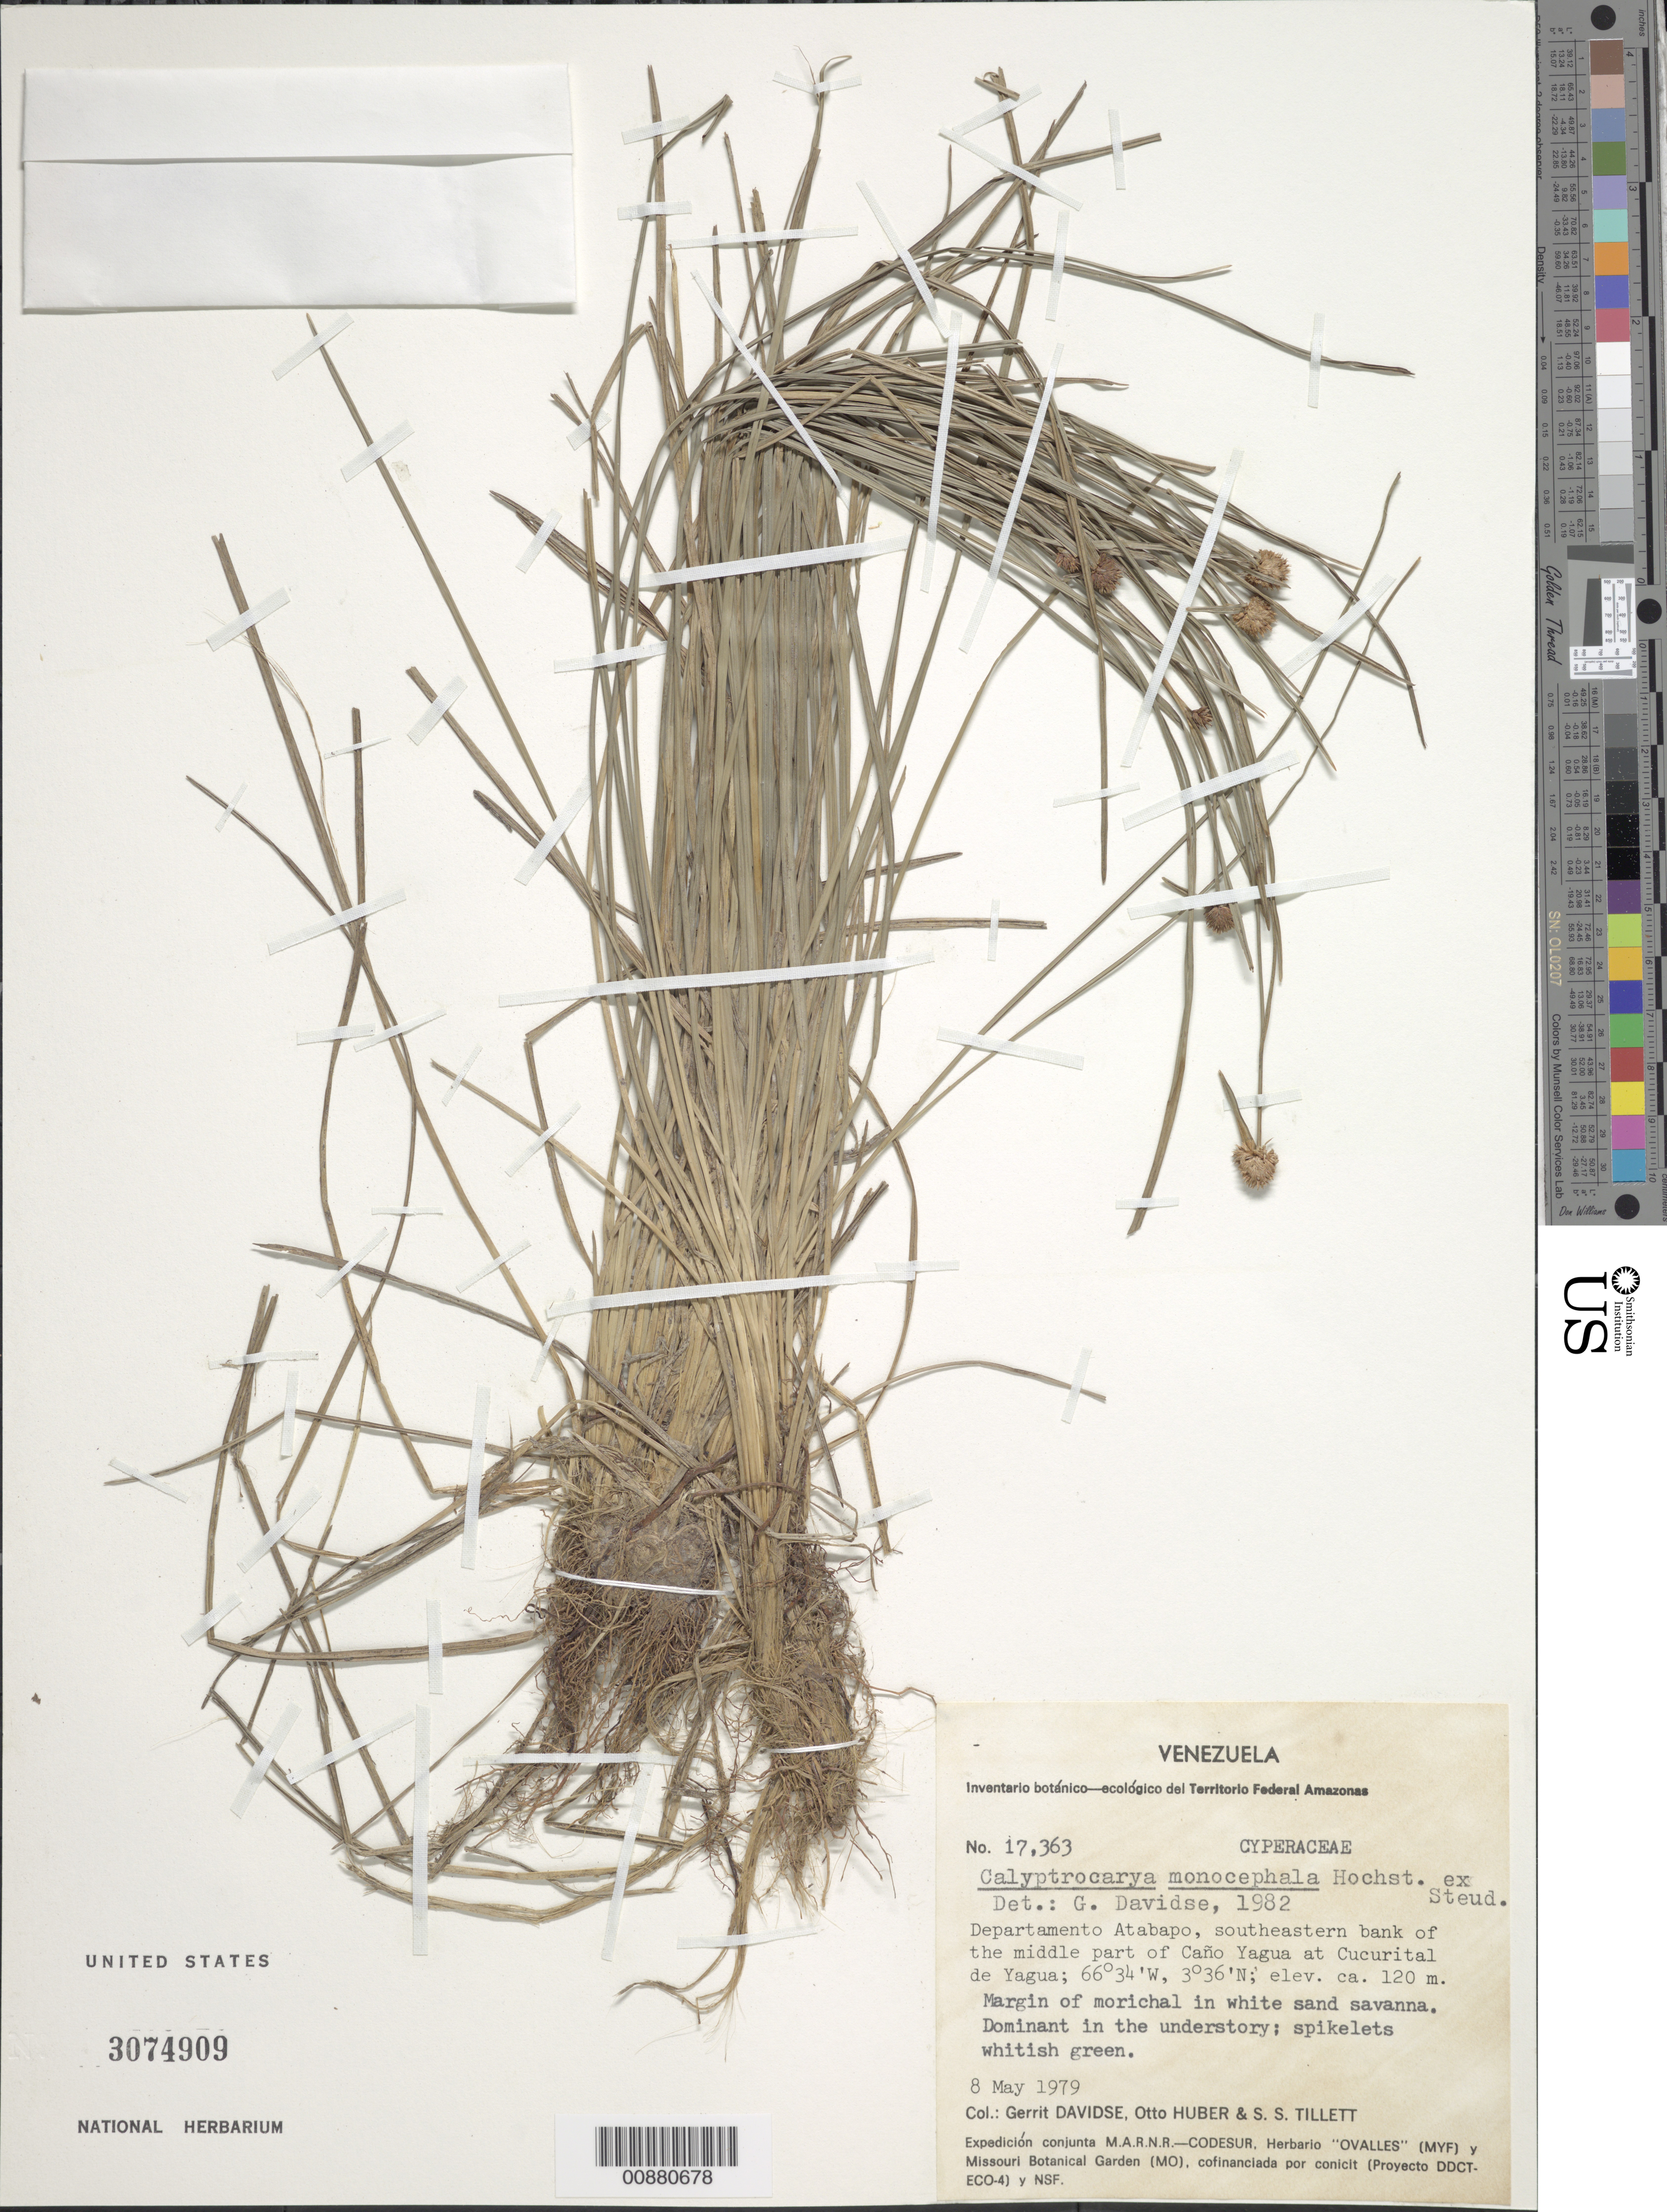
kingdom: Plantae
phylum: Tracheophyta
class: Liliopsida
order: Poales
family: Cyperaceae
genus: Calyptrocarya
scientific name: Calyptrocarya monocephala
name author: Hochst. ex Steud.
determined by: Davidse, Gerrit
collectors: G. Davidse, O. Huber & S. S. Tillett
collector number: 17363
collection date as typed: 8-May-79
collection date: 1979-05-08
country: Venezuela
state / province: Amazonas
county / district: Atabapo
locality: Cucurital de Yagua, SE bank of the middle part of Caño Yagua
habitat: Margin of morichal in white sand savanna; dominant in understory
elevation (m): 120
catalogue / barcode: US 3074909